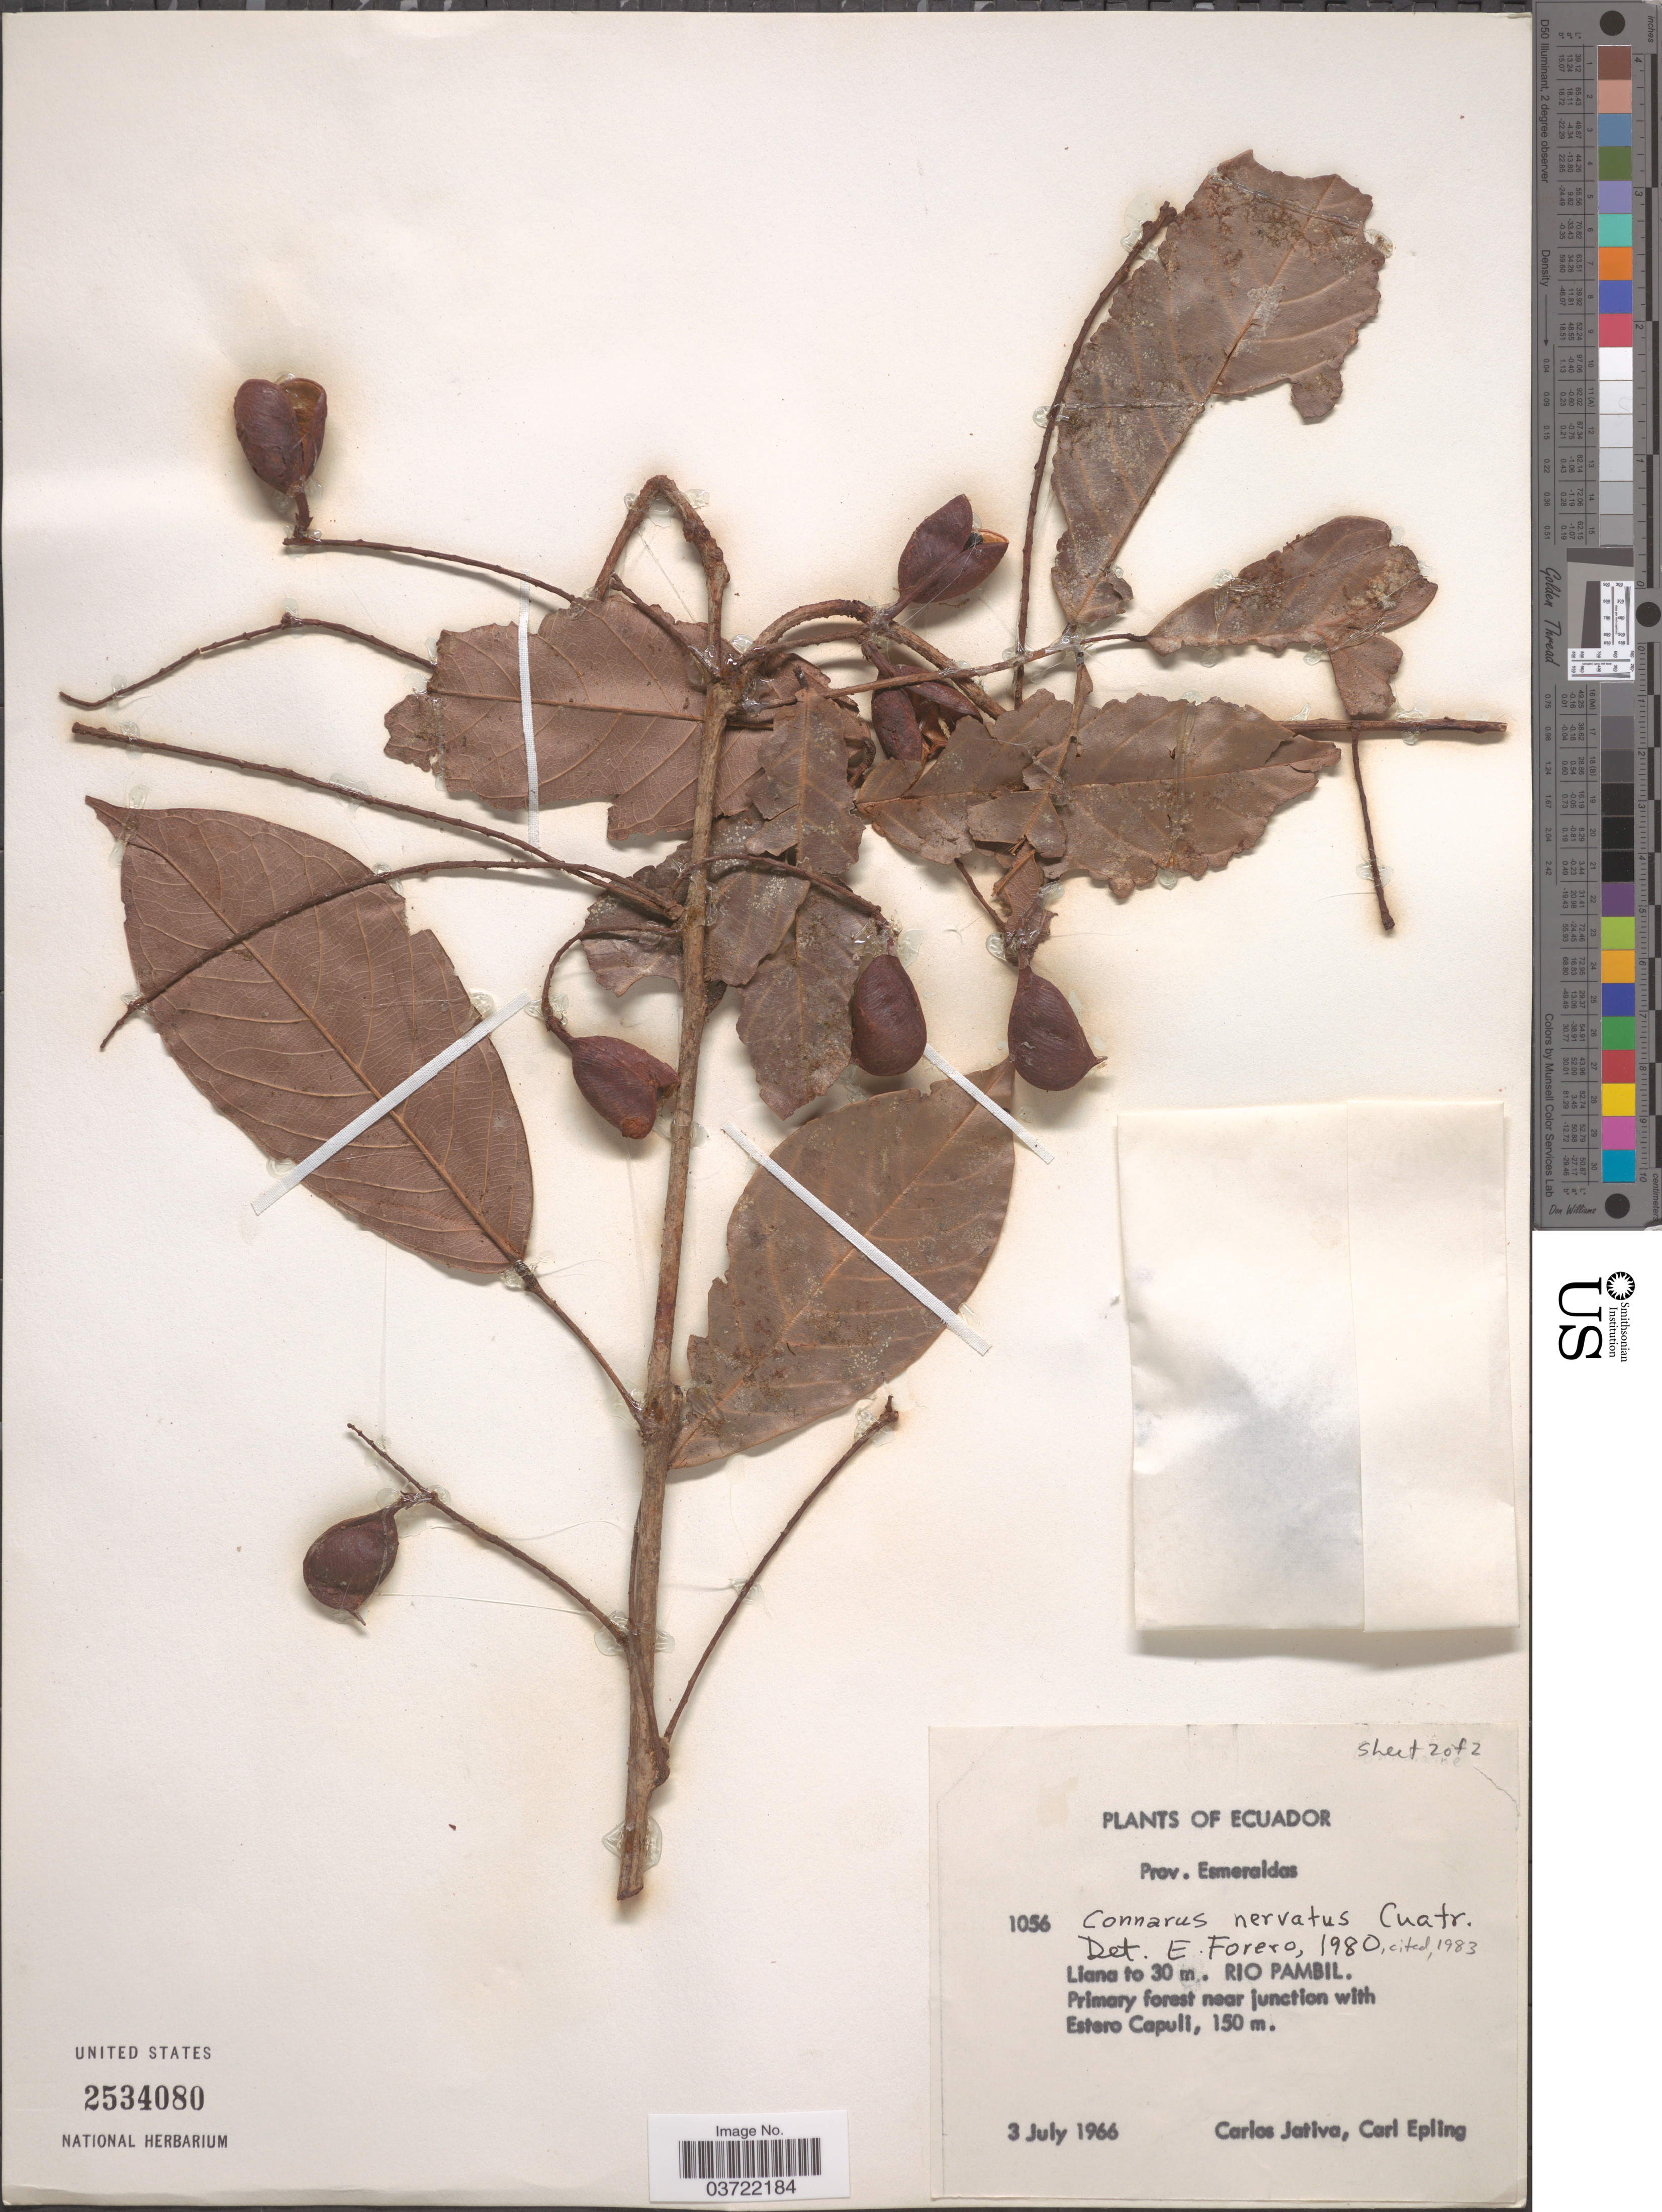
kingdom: Plantae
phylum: Tracheophyta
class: Magnoliopsida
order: Oxalidales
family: Connaraceae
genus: Connarus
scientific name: Connarus nervatus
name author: Cuatrec.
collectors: C. D. Játiva & C. C. Epling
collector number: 1056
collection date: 1966-07-03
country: Ecuador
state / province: Esmeraldas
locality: Rio Pambil. Near junction with Estero Capuli.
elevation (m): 150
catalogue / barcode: US 2534080